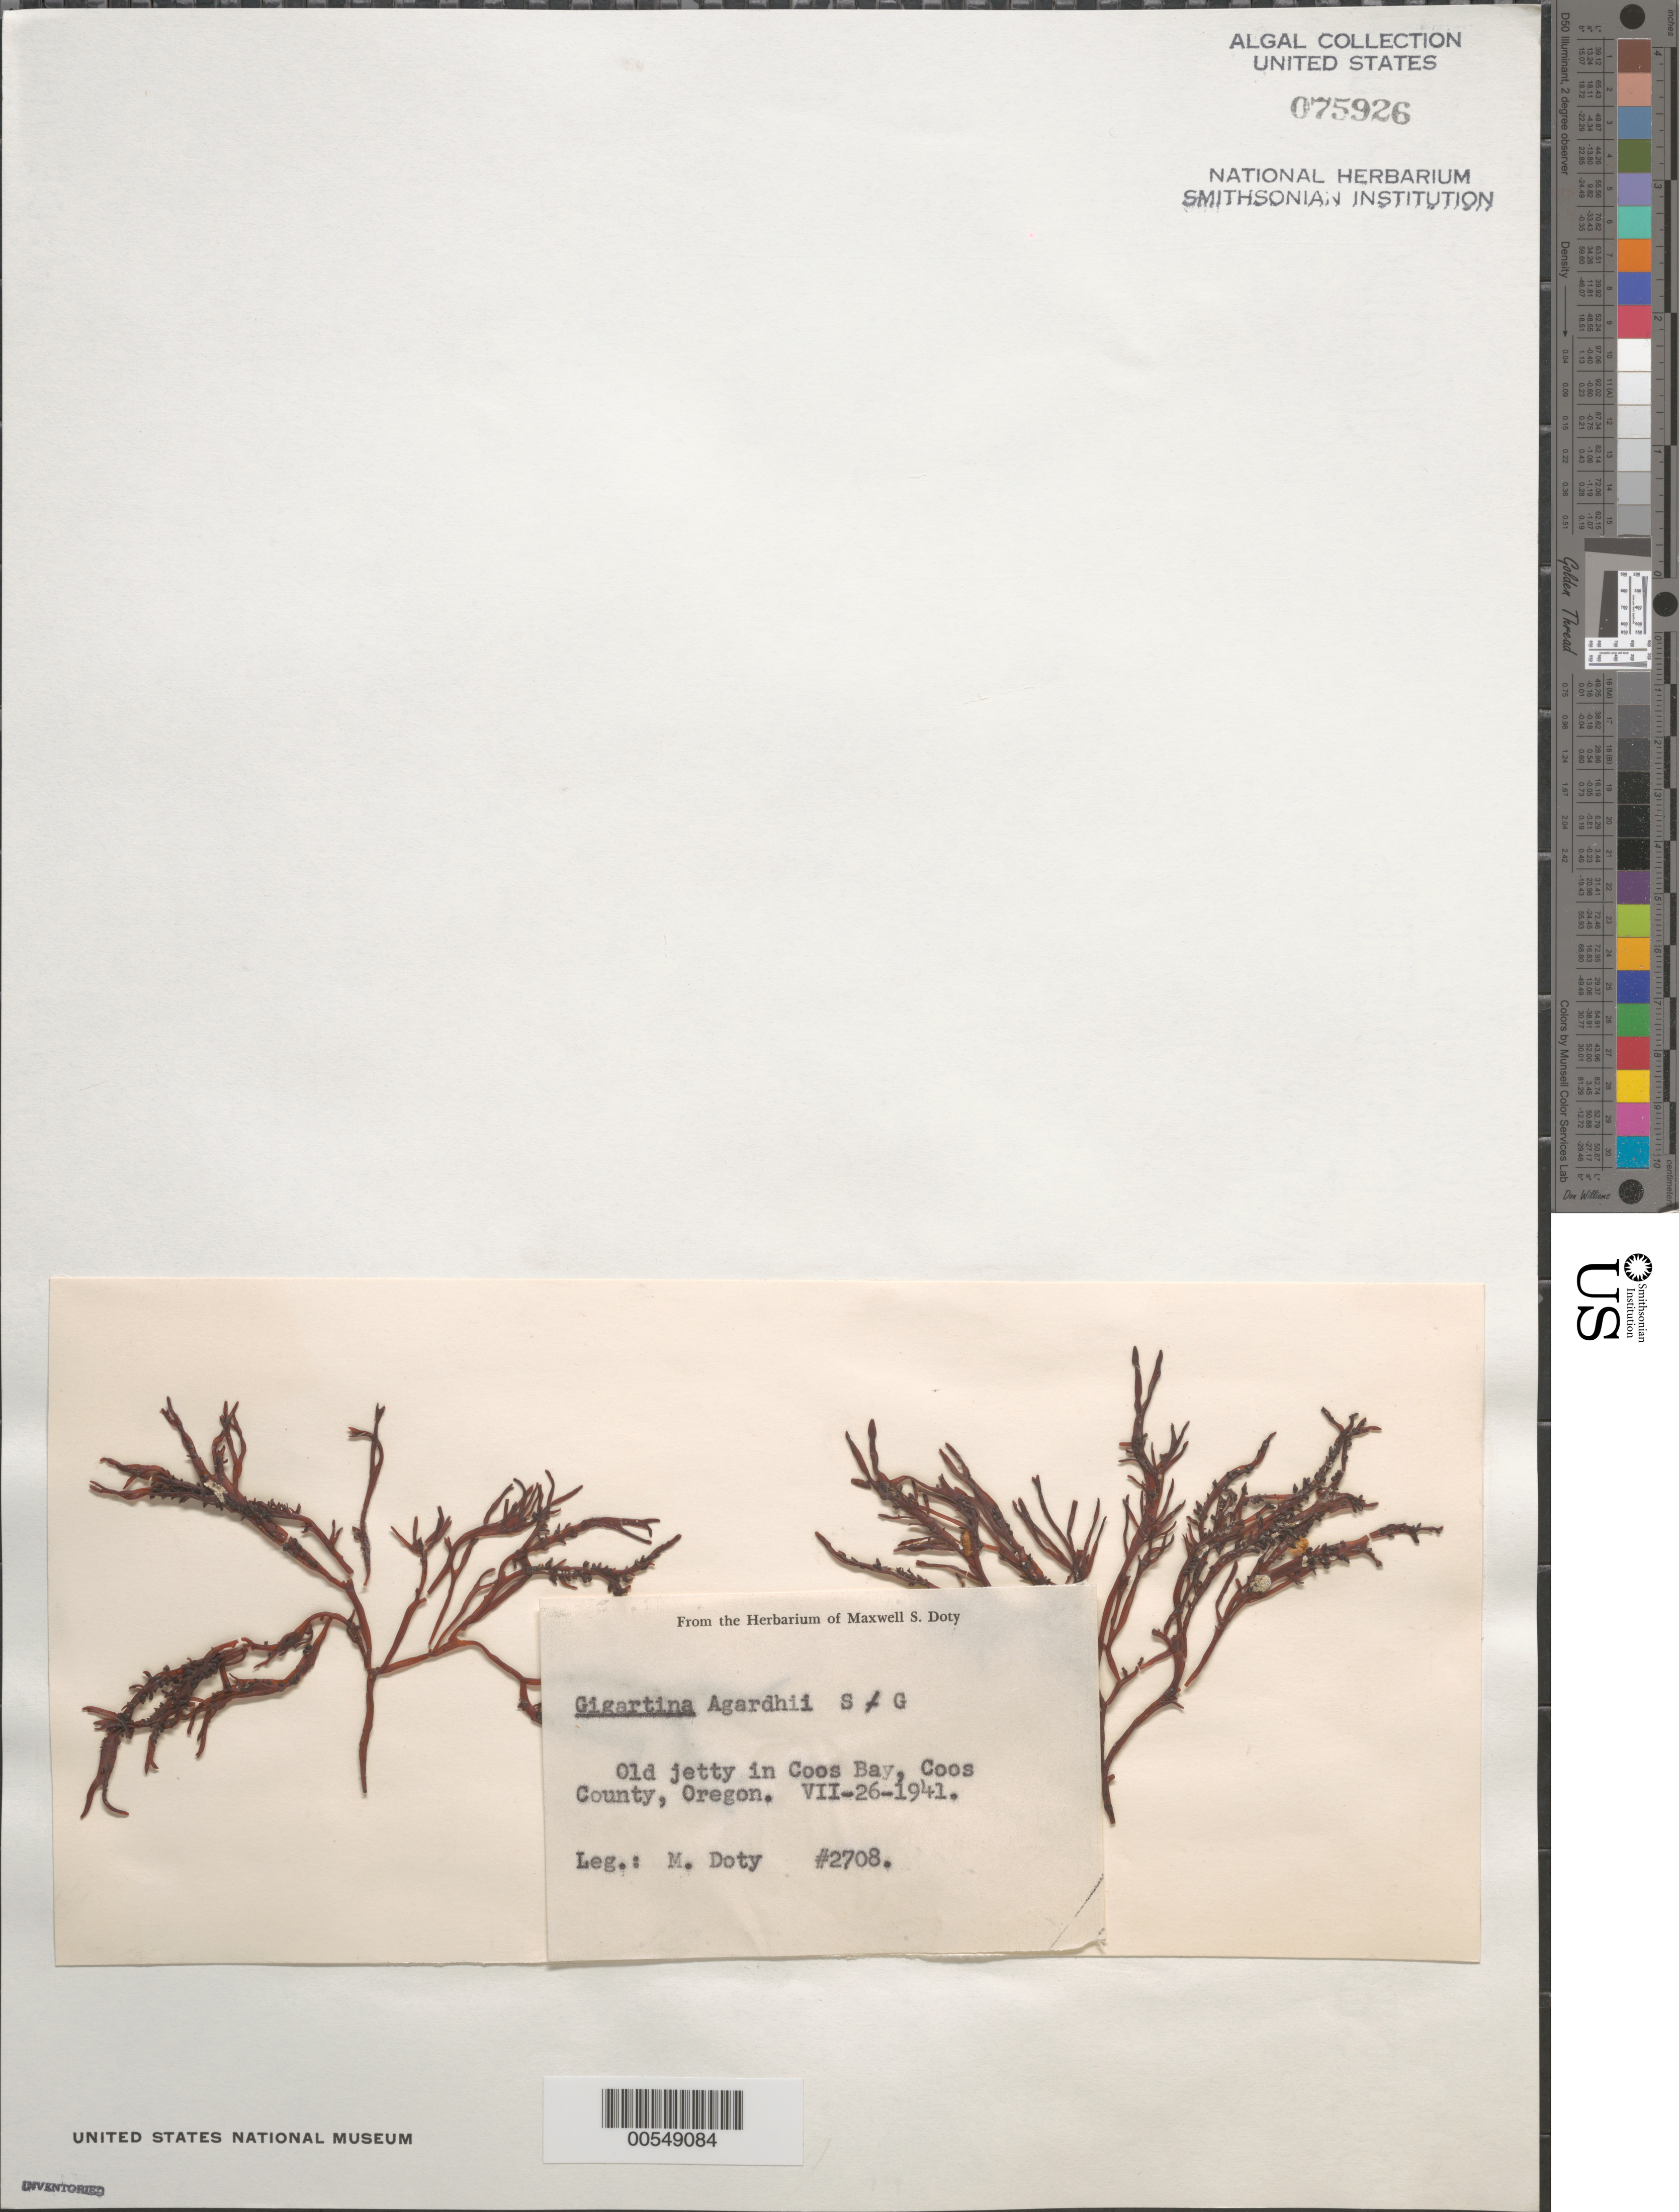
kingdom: Plantae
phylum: Rhodophyta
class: Florideophyceae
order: Gigartinales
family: Phyllophoraceae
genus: Mastocarpus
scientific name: Mastocarpus agardhii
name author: (Setchell & N.L. Gardner) S.C. Lindstrom et al.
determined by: Algae name updating Project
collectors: M. S. Doty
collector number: MSD 2708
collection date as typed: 26 Jul 1941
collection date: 1941-07-26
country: United States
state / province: Oregon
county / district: Coos County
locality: Coos Bay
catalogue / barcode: US 75926